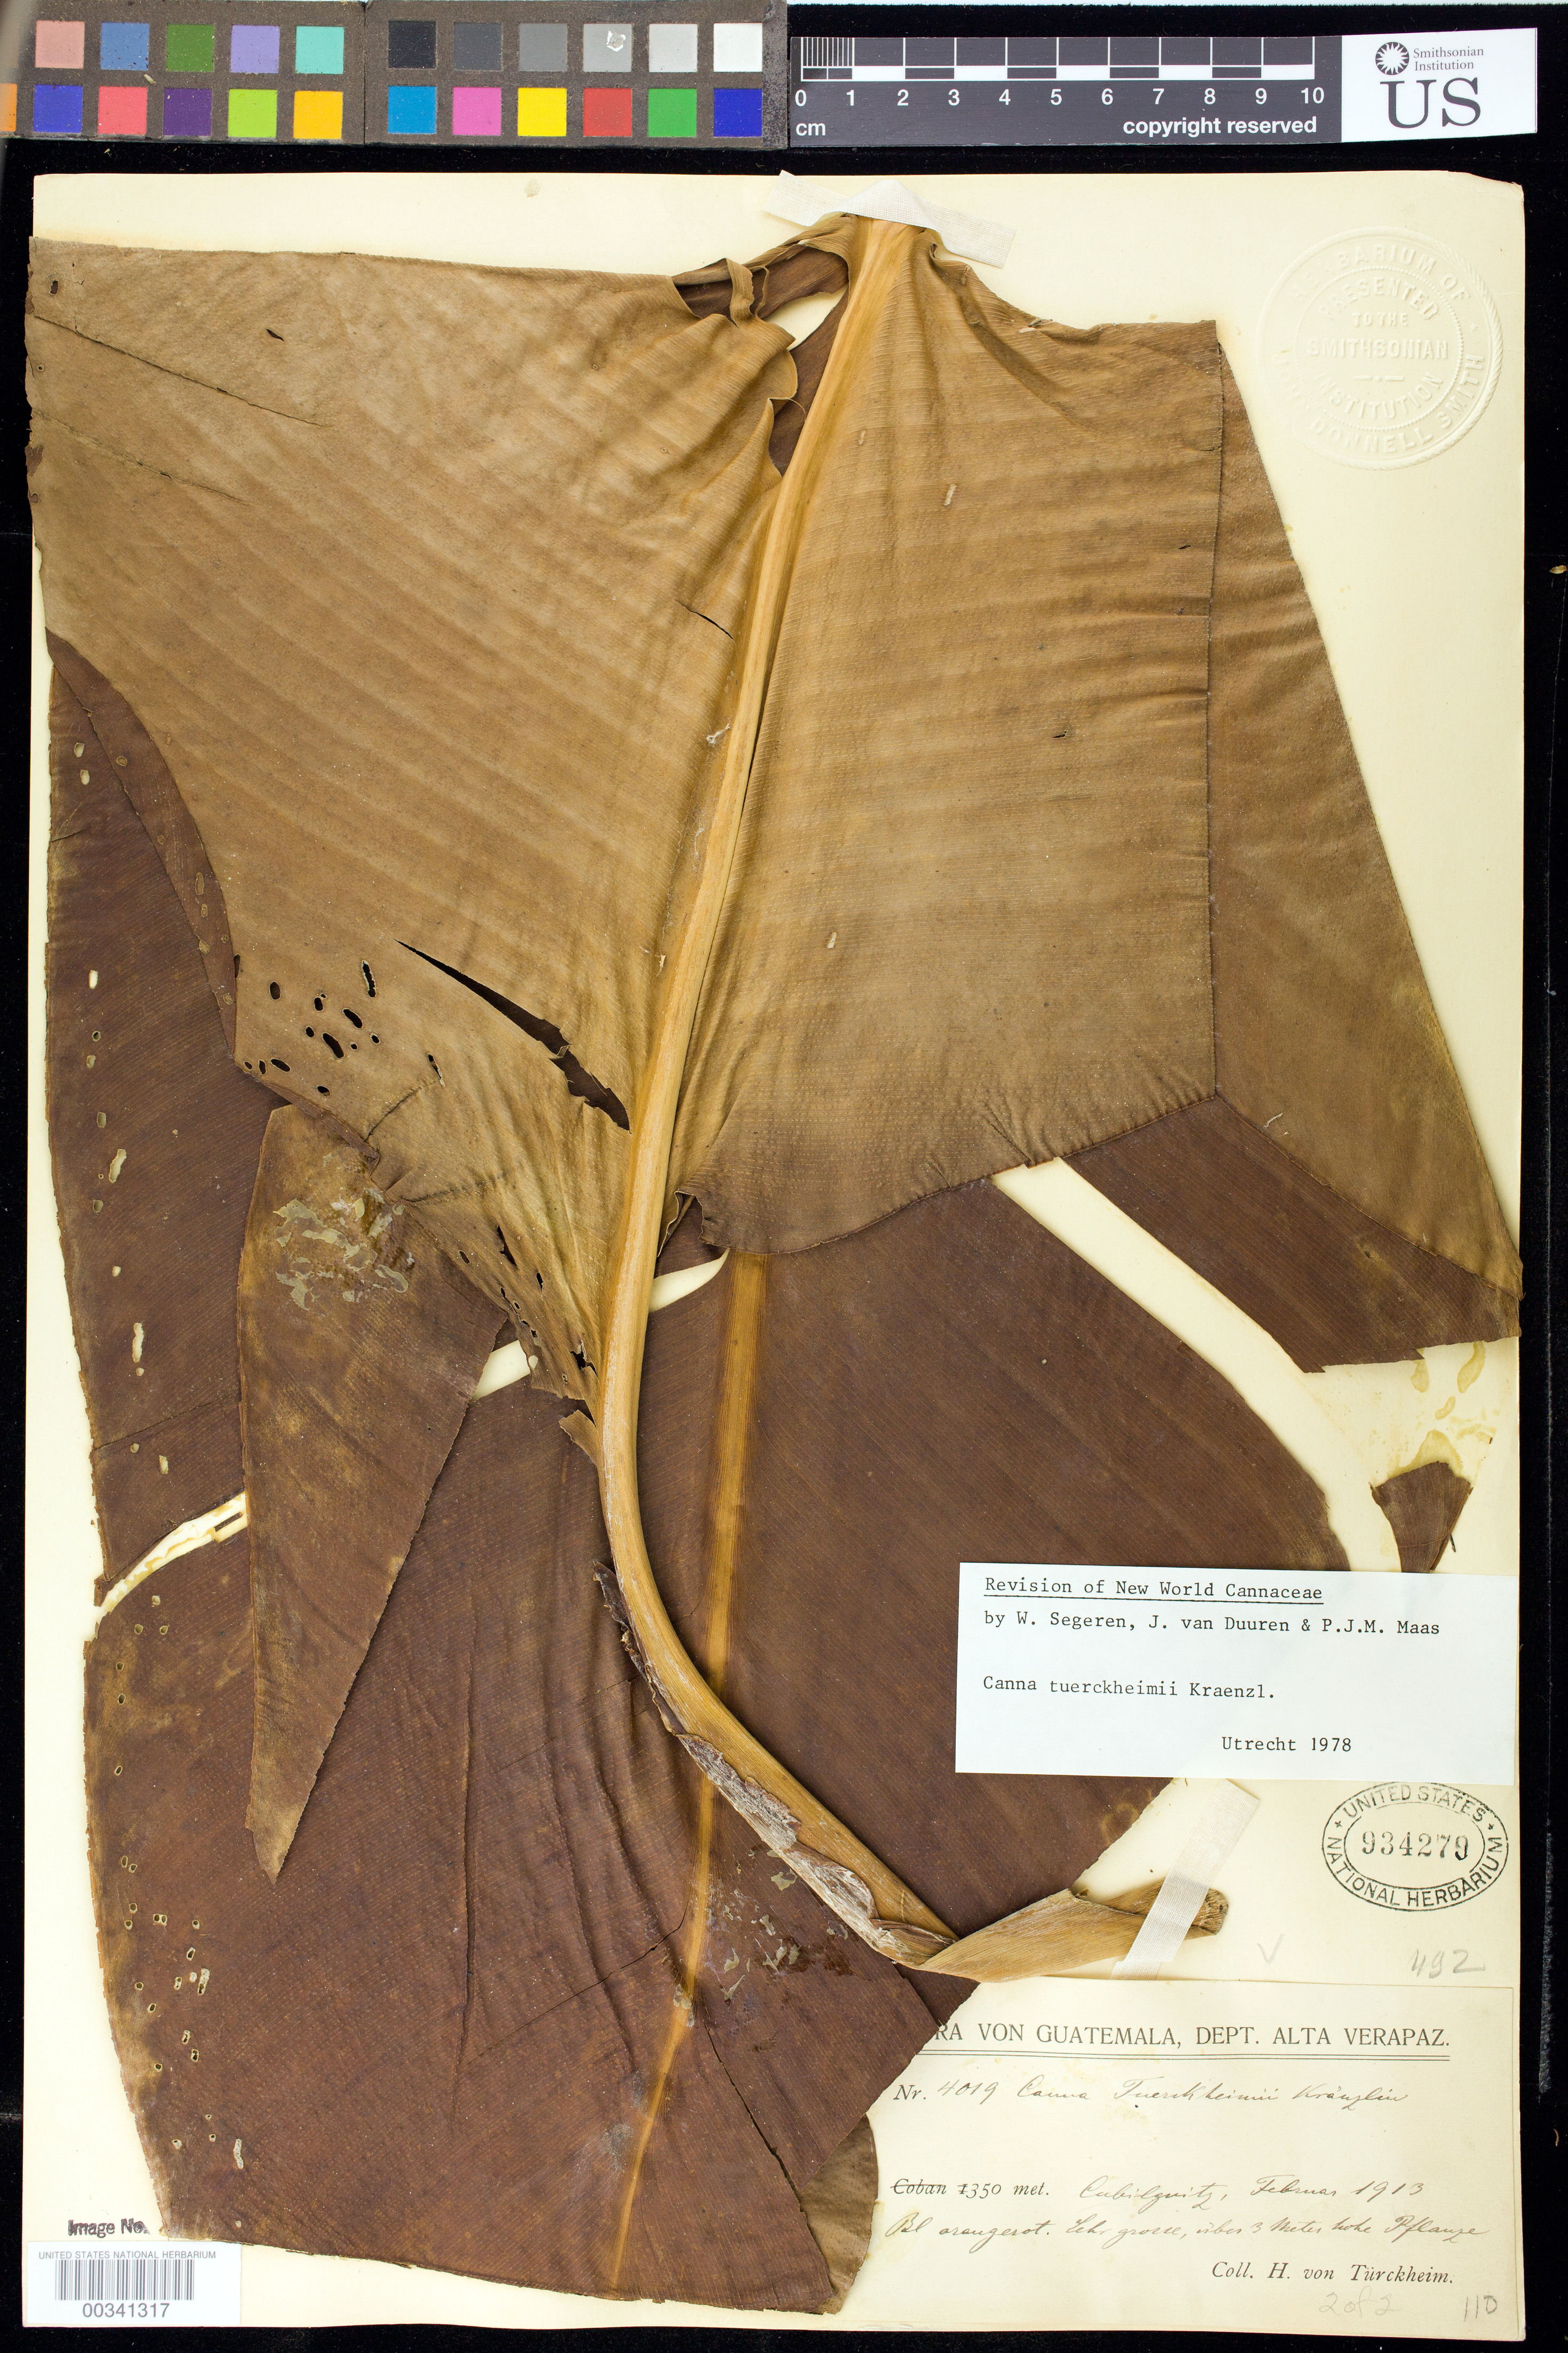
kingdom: Plantae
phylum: Tracheophyta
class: Liliopsida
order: Zingiberales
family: Cannaceae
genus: Canna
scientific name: Canna tuerckheimii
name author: Kraenzl. in Engl.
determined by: Segeren, W.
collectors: H. von Türckheim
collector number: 4019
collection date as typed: Feb 1913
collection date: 1913-02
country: Guatemala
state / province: Alta Verapaz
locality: Cubilquitz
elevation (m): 350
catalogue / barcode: US 934279